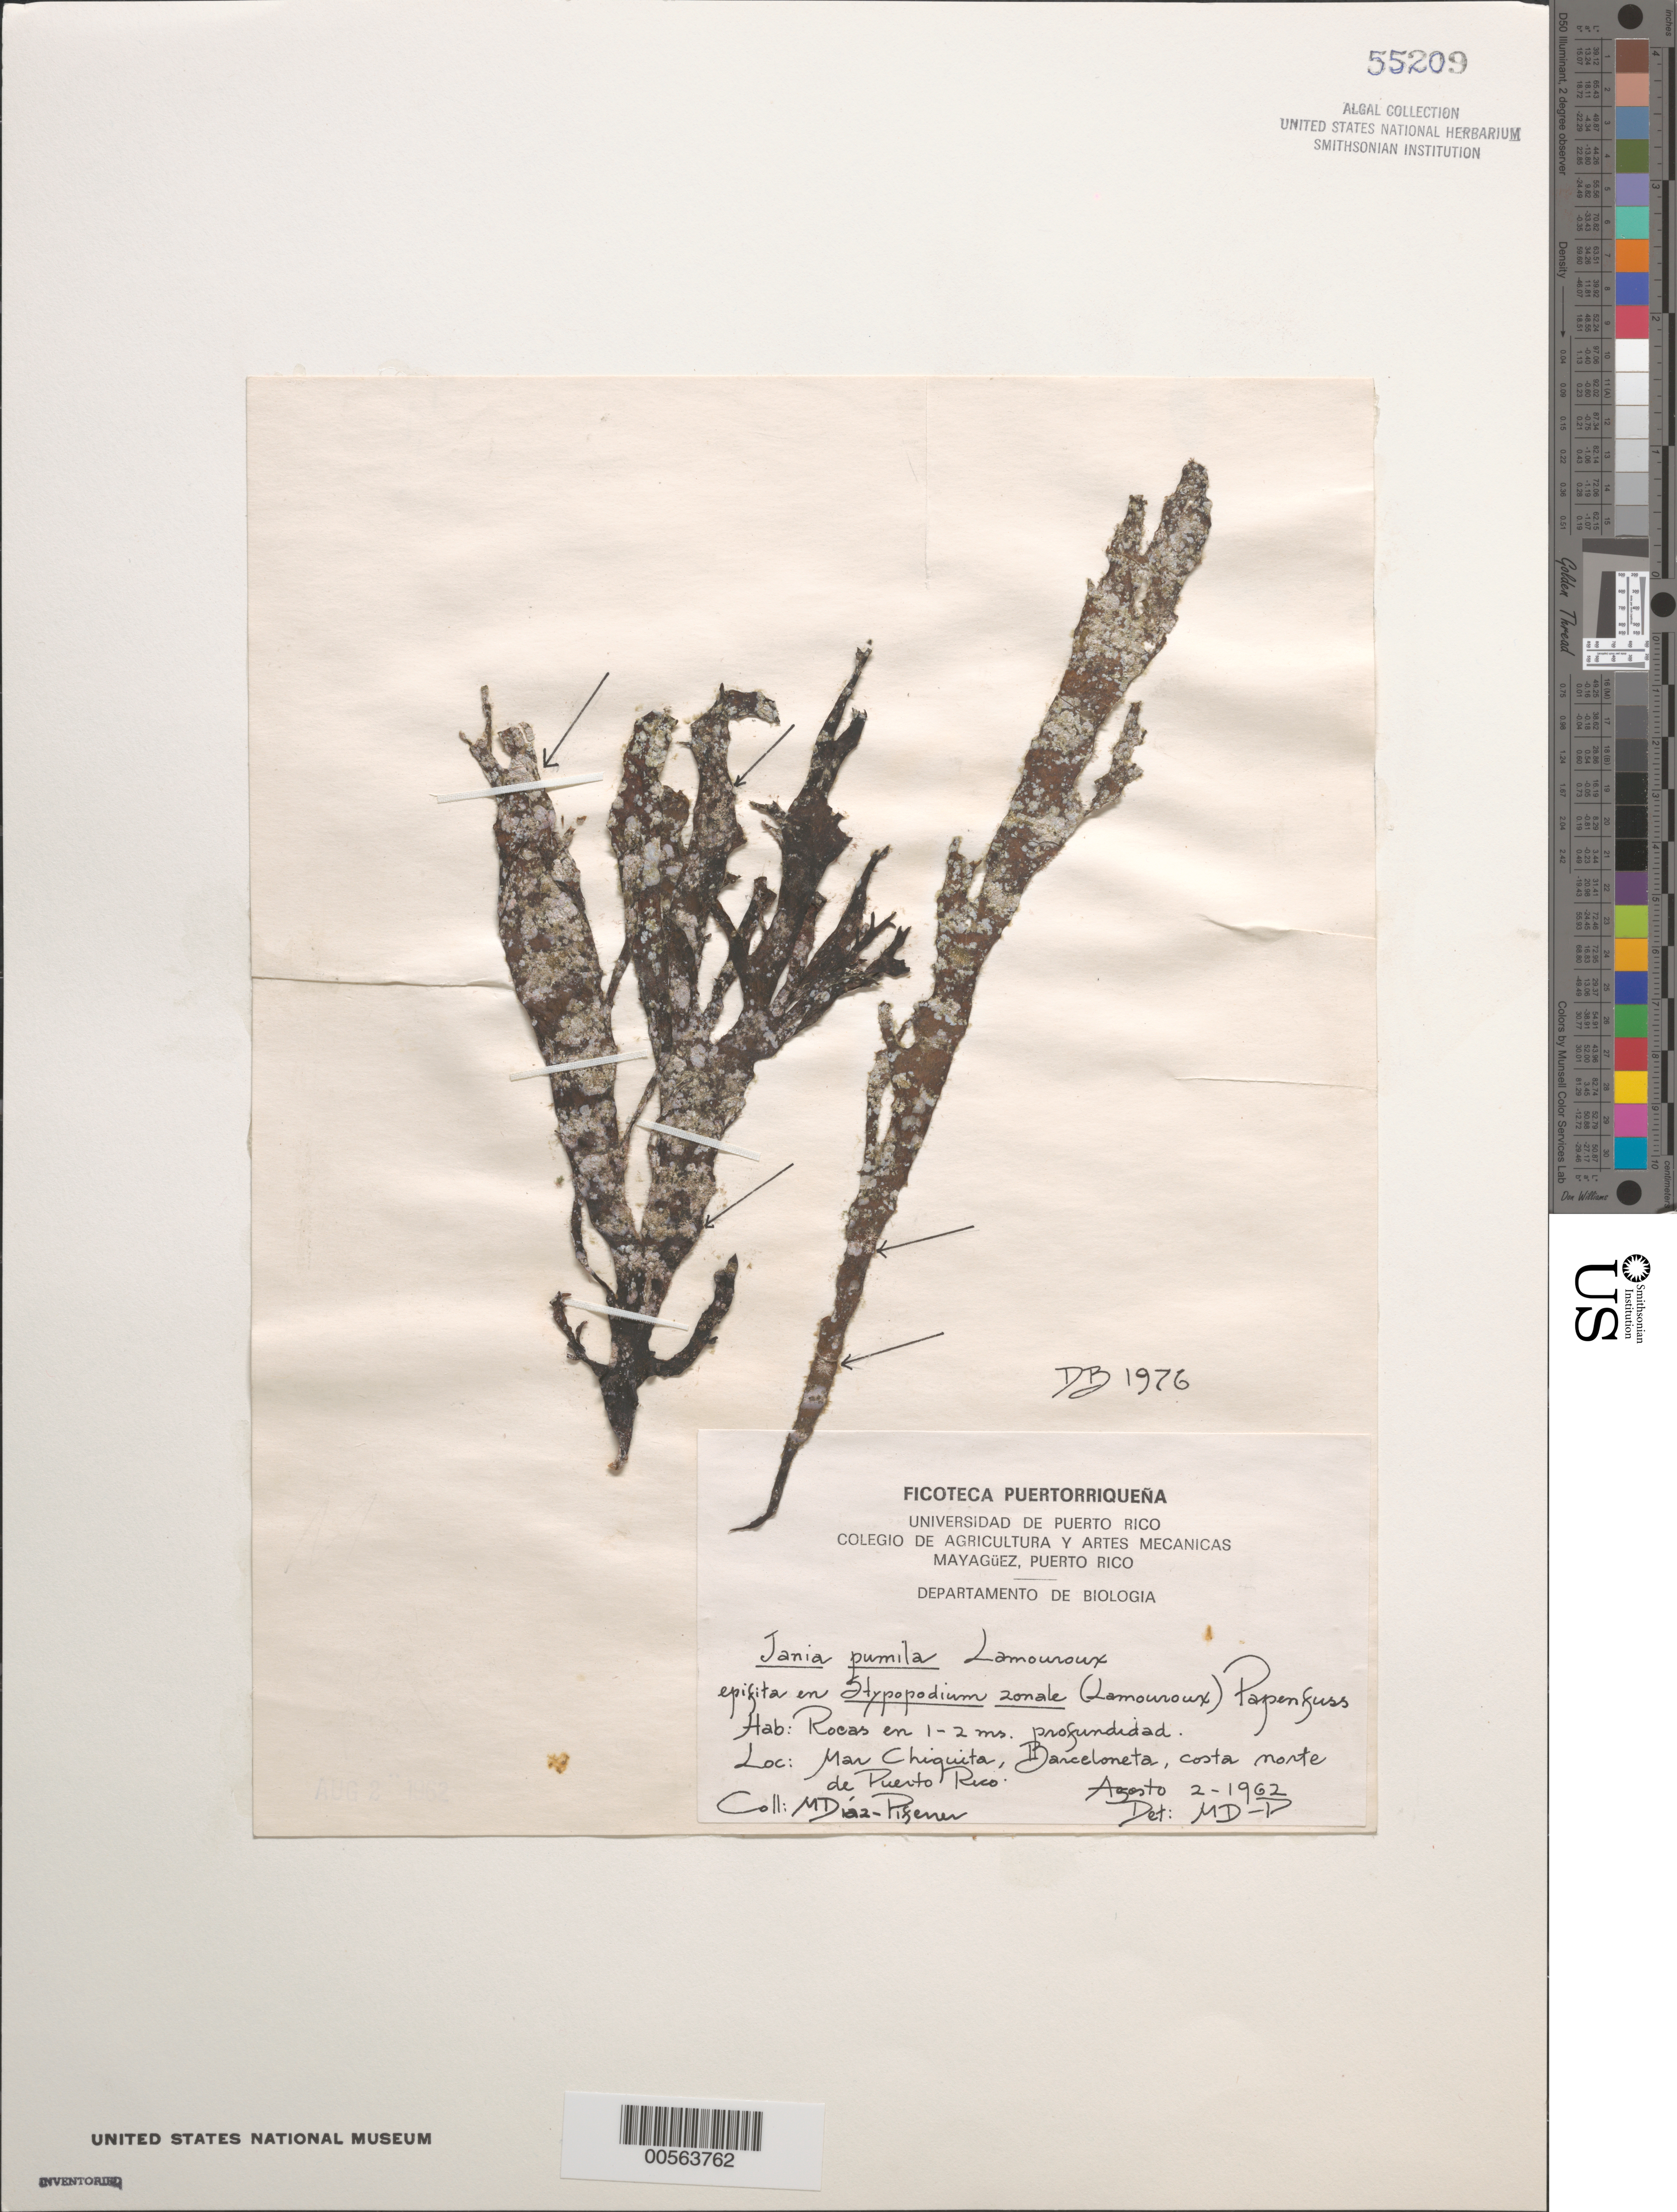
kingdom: Plantae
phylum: Rhodophyta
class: Florideophyceae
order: Corallinales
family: Corallinaceae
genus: Jania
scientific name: Jania pumila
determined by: Diaz-Piferrer, M.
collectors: M. Diaz-Piferrer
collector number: Db-1976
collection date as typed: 02 Aug 1962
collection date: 1962-08-02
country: Puerto Rico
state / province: Barceloneta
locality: Mar Chiquita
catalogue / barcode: US 55209